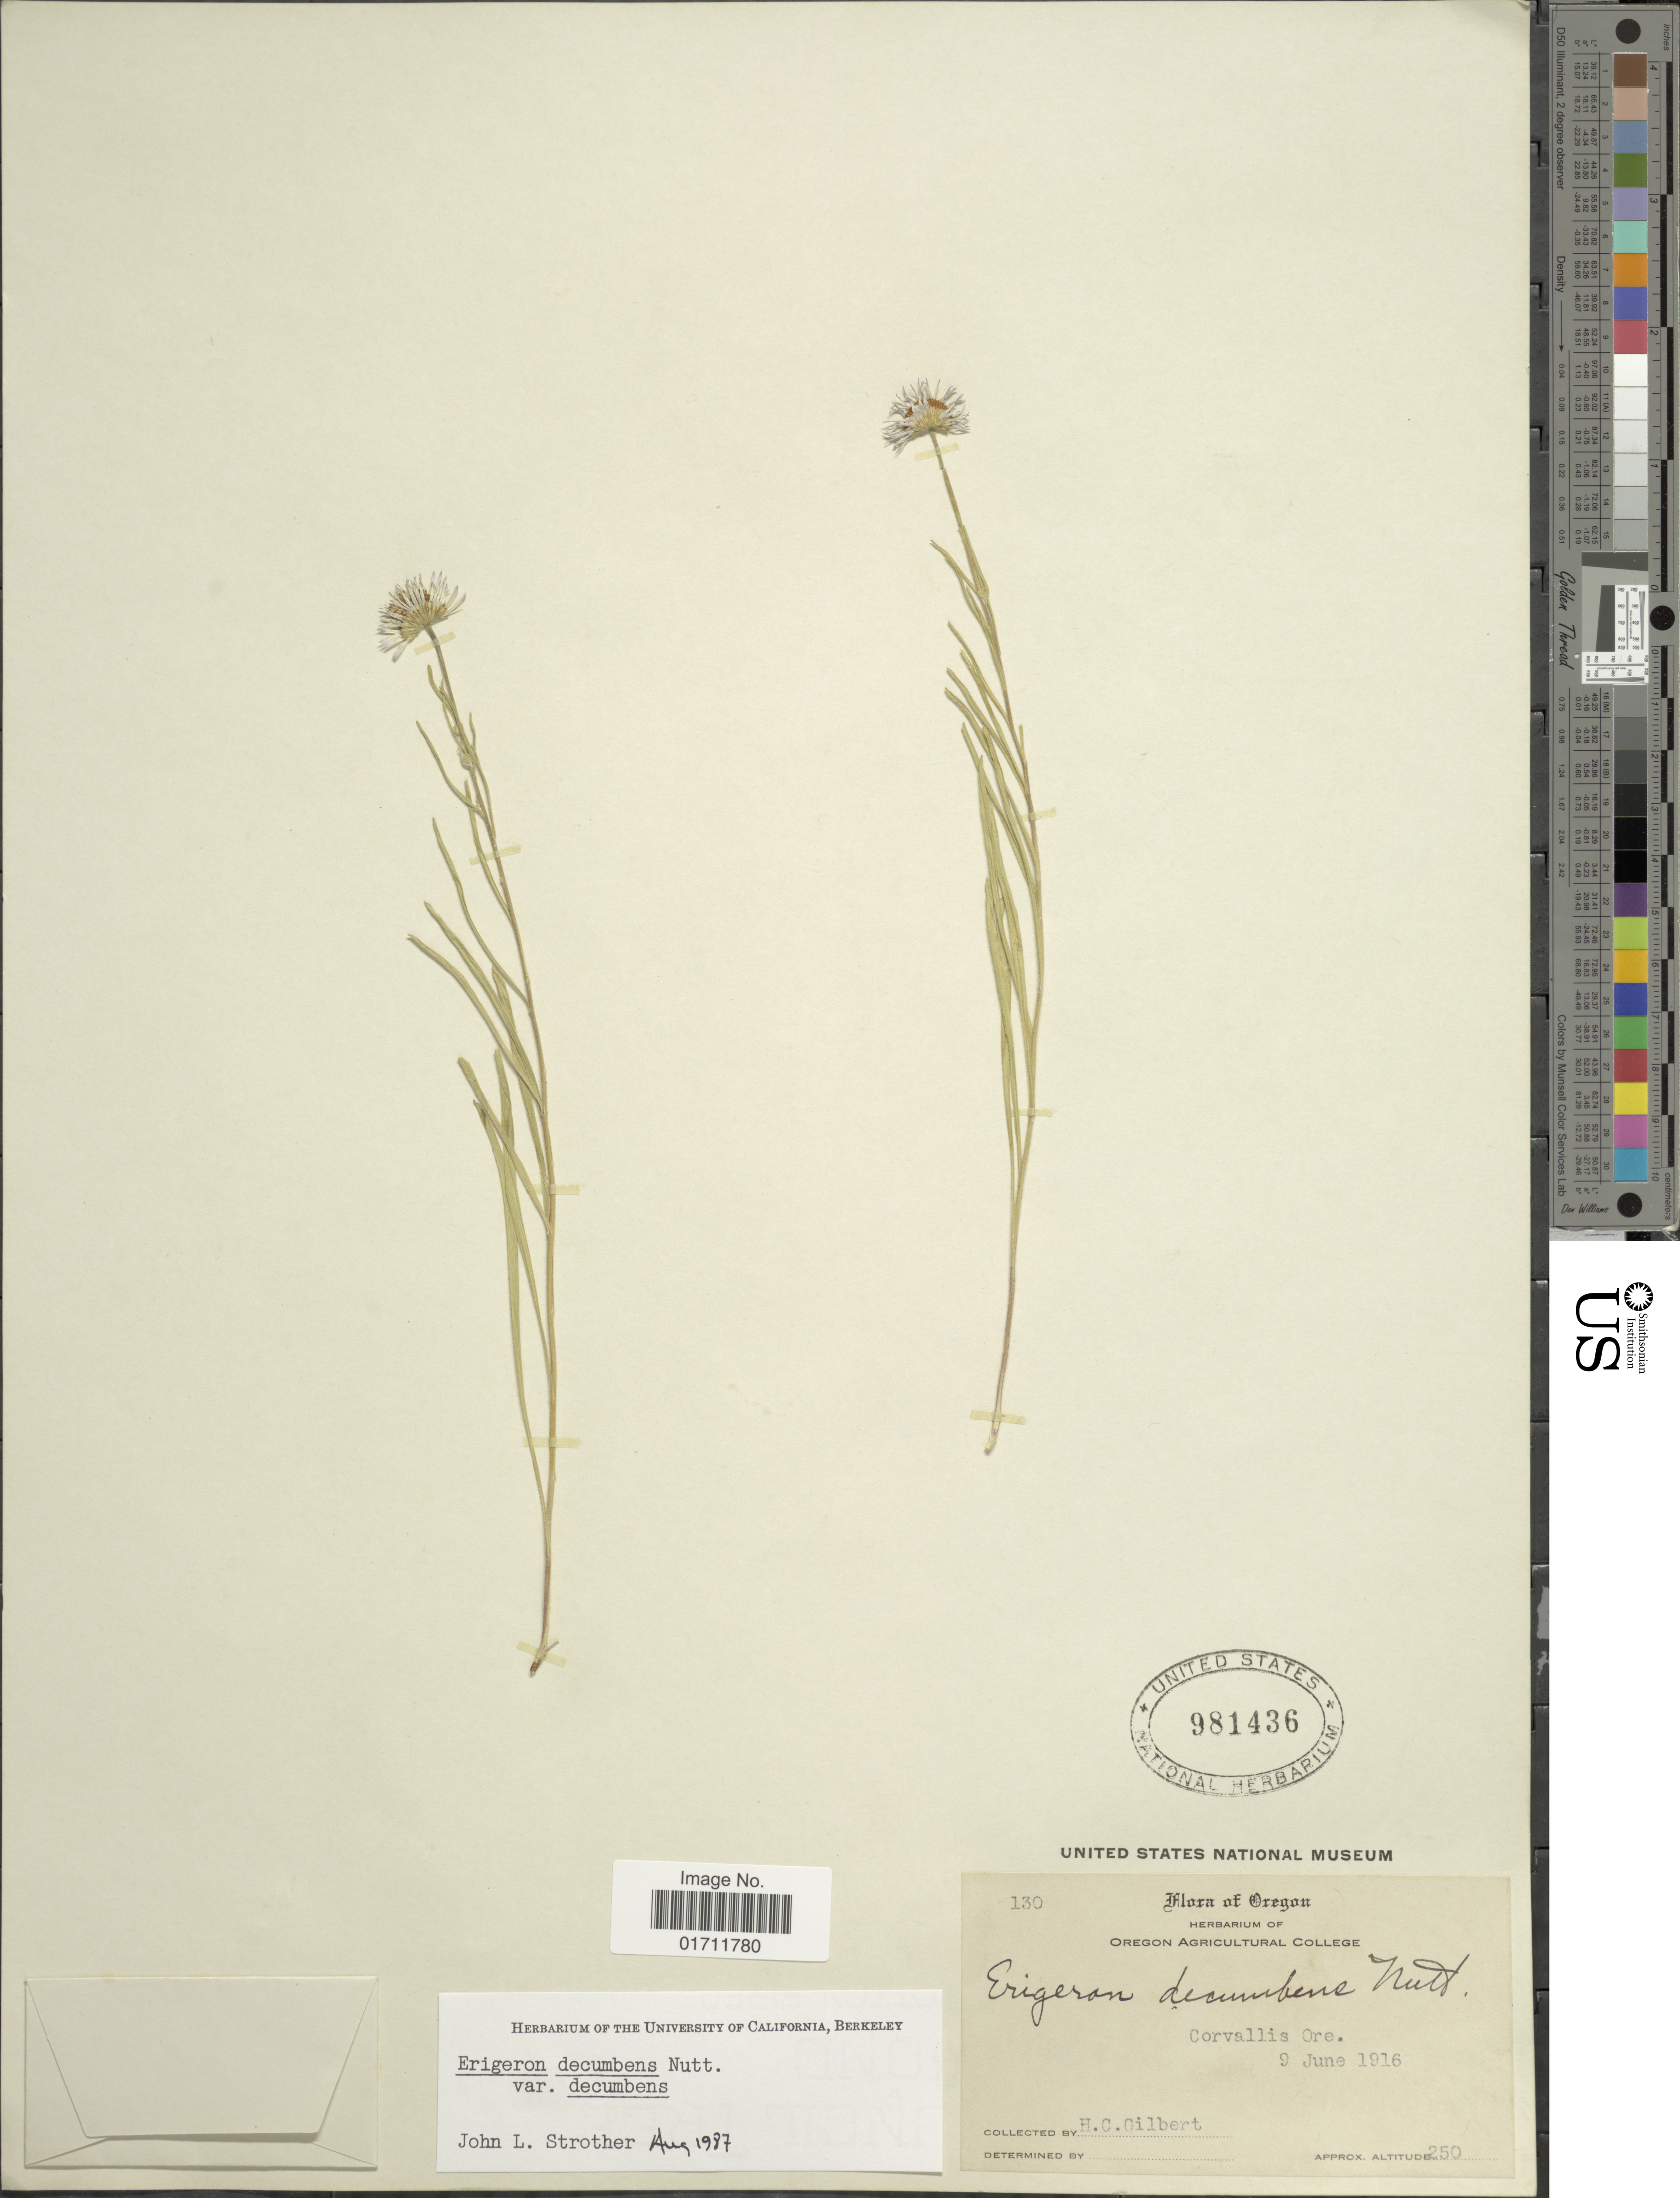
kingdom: Plantae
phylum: Tracheophyta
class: Magnoliopsida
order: Asterales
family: Asteraceae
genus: Erigeron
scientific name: Erigeron decumbens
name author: Nutt.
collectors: H. Gilbert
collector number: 130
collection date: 1916-06-09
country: United States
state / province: Oregon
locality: Corvallis Ore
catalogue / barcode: US 981436